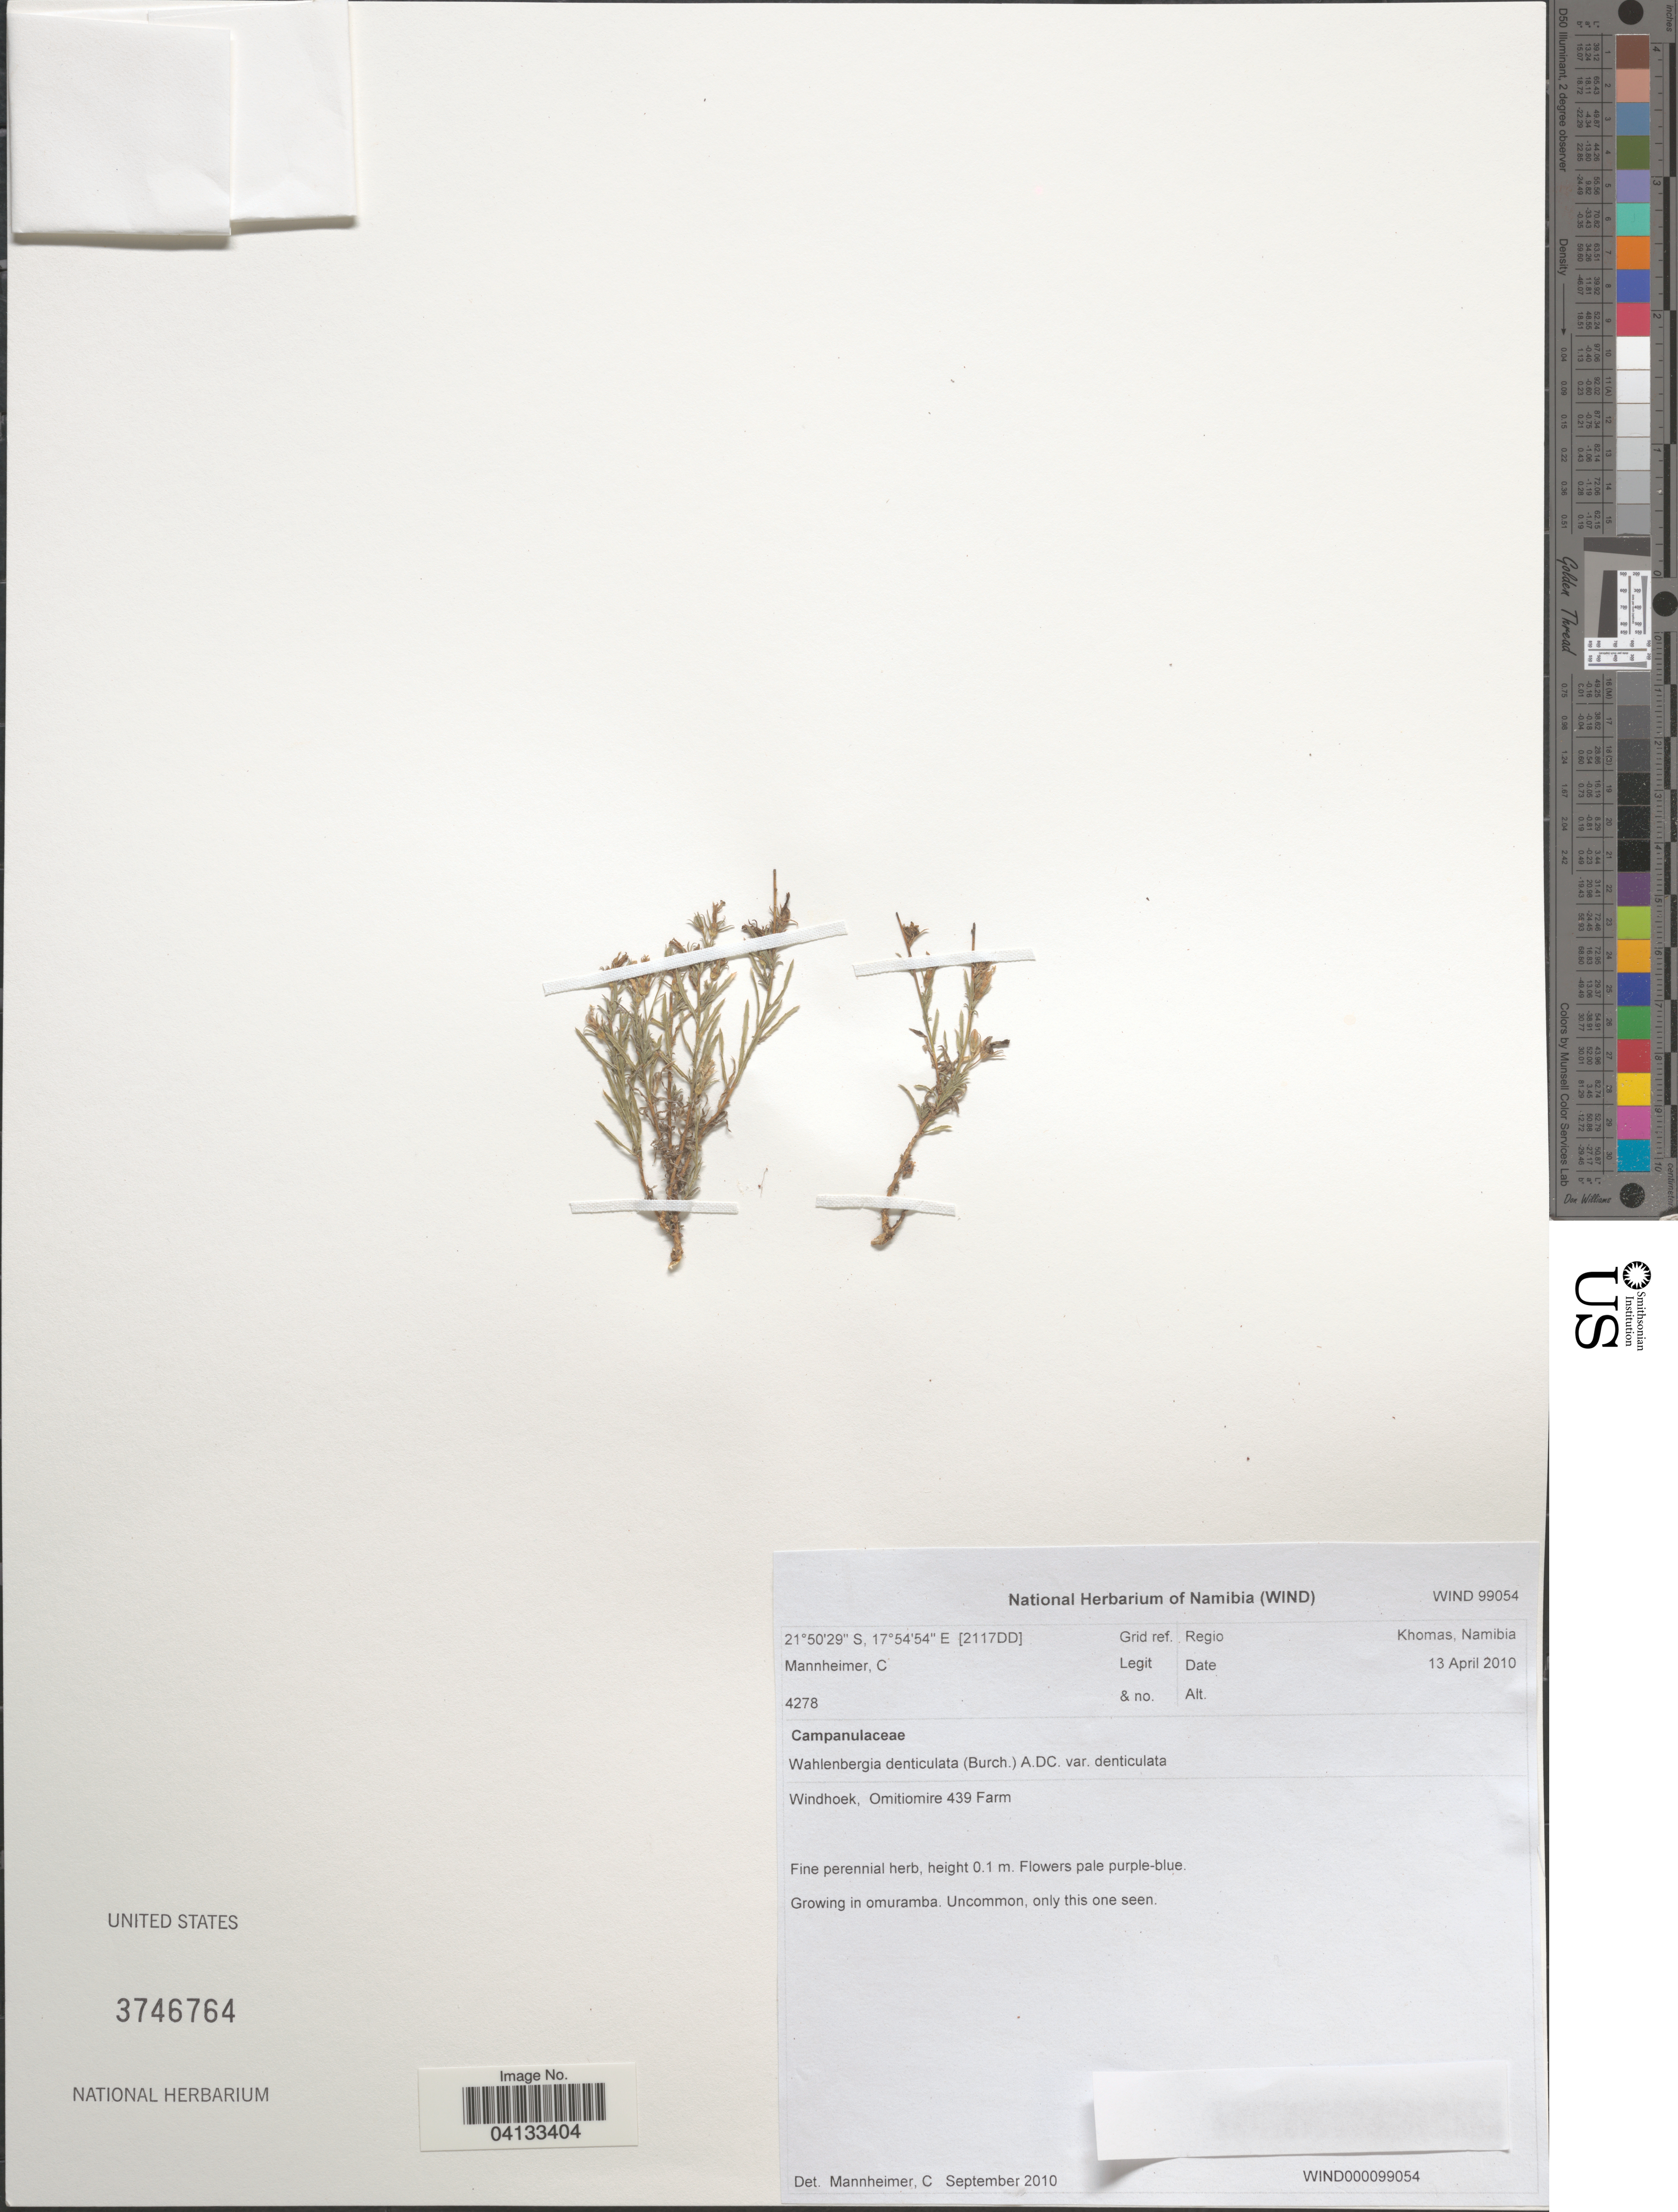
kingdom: Plantae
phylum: Tracheophyta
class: Magnoliopsida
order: Asterales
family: Campanulaceae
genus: Wahlenbergia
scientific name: Wahlenbergia denticulata var. denticulata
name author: (Burch.) A. DC.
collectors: C. A. Mannheimer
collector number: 4278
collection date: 2010-04-13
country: Namibia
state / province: Khomas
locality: [2117DD]. Windhoek, Omitiomire 439 Farm.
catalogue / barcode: US 3746764